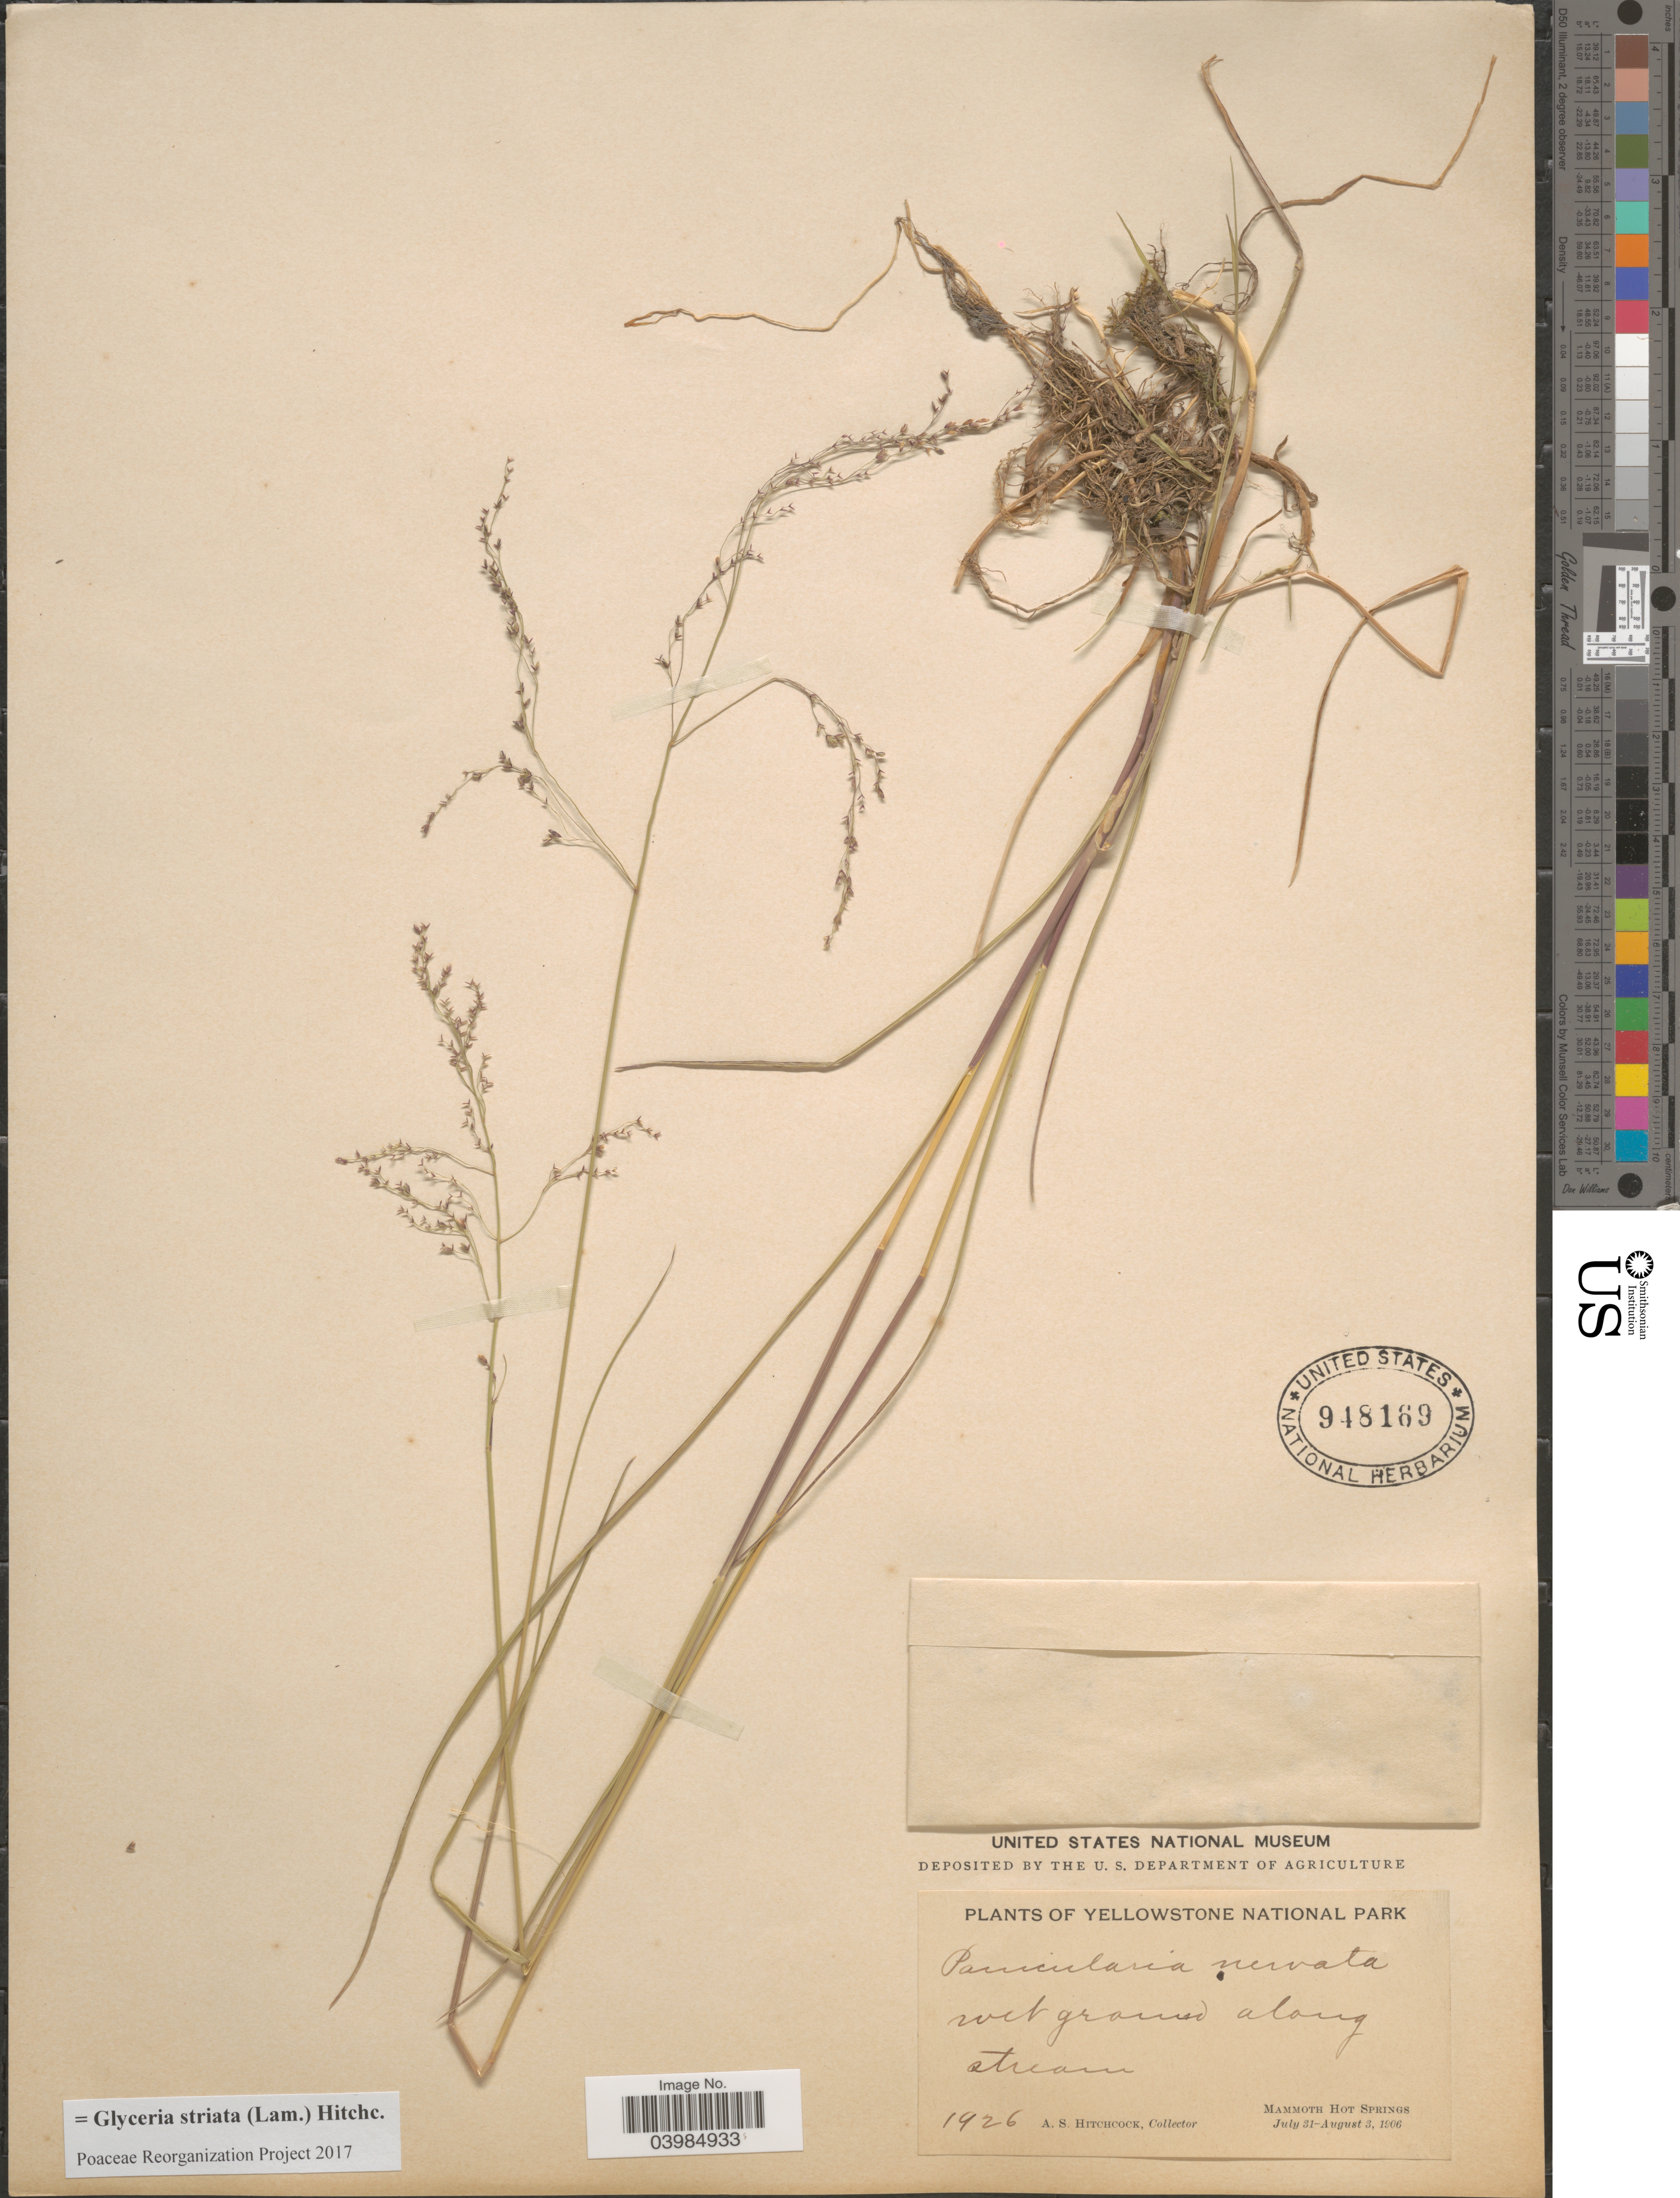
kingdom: Plantae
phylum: Tracheophyta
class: Liliopsida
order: Poales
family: Poaceae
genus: Glyceria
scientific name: Glyceria striata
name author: (Lam.) Hitchc.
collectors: A. S. Hitchcock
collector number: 1926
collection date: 1906-07-31/1906-08-03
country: United States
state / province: Wyoming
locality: Yellowstone National Park. Mammoth Hot Springs.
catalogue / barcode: US 948169